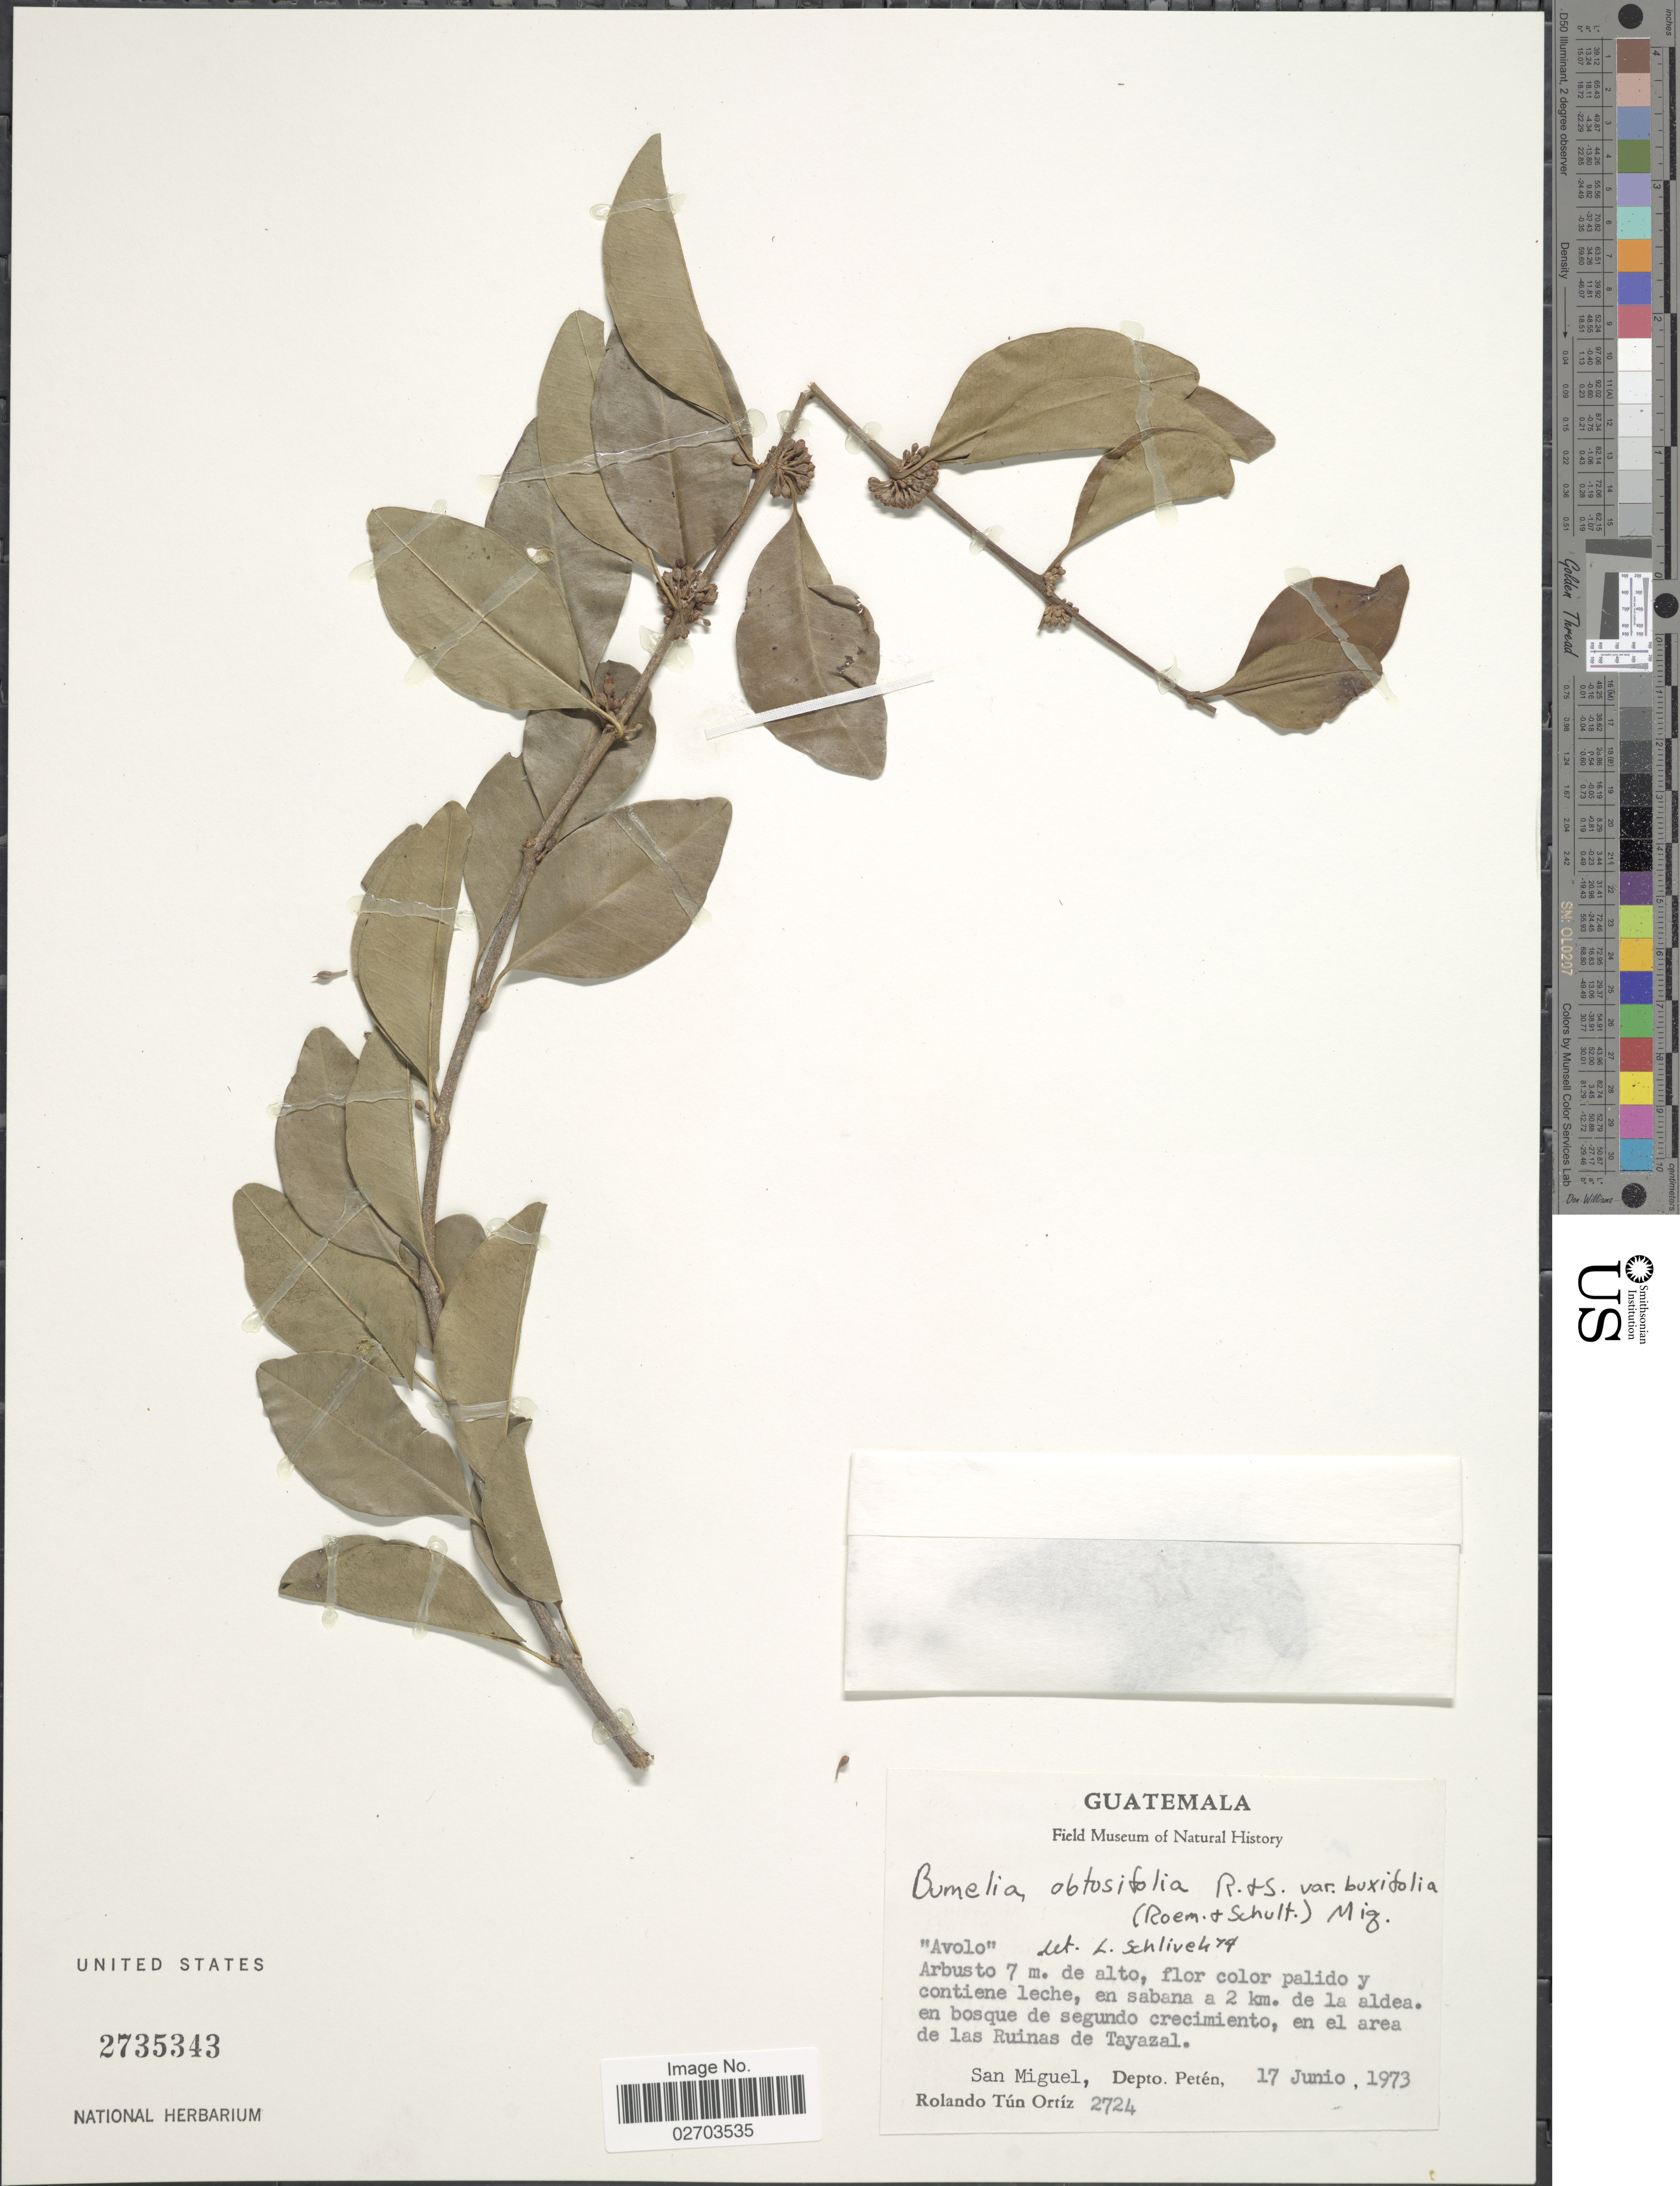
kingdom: Plantae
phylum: Tracheophyta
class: Magnoliopsida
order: Ericales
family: Sapotaceae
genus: Sideroxylon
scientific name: Sideroxylon obtusifolium subsp. buxifolium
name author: (Roem. & Schult.) T.D. Penn.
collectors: R. Tún Ortíz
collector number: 2724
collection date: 1973-06-17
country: Guatemala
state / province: El Petén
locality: En sabana a 2 km. de la aldea. en bosque de segundo crecimiento, en el area de las Ruinas de Tayazal, San Miguel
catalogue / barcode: US 2735343